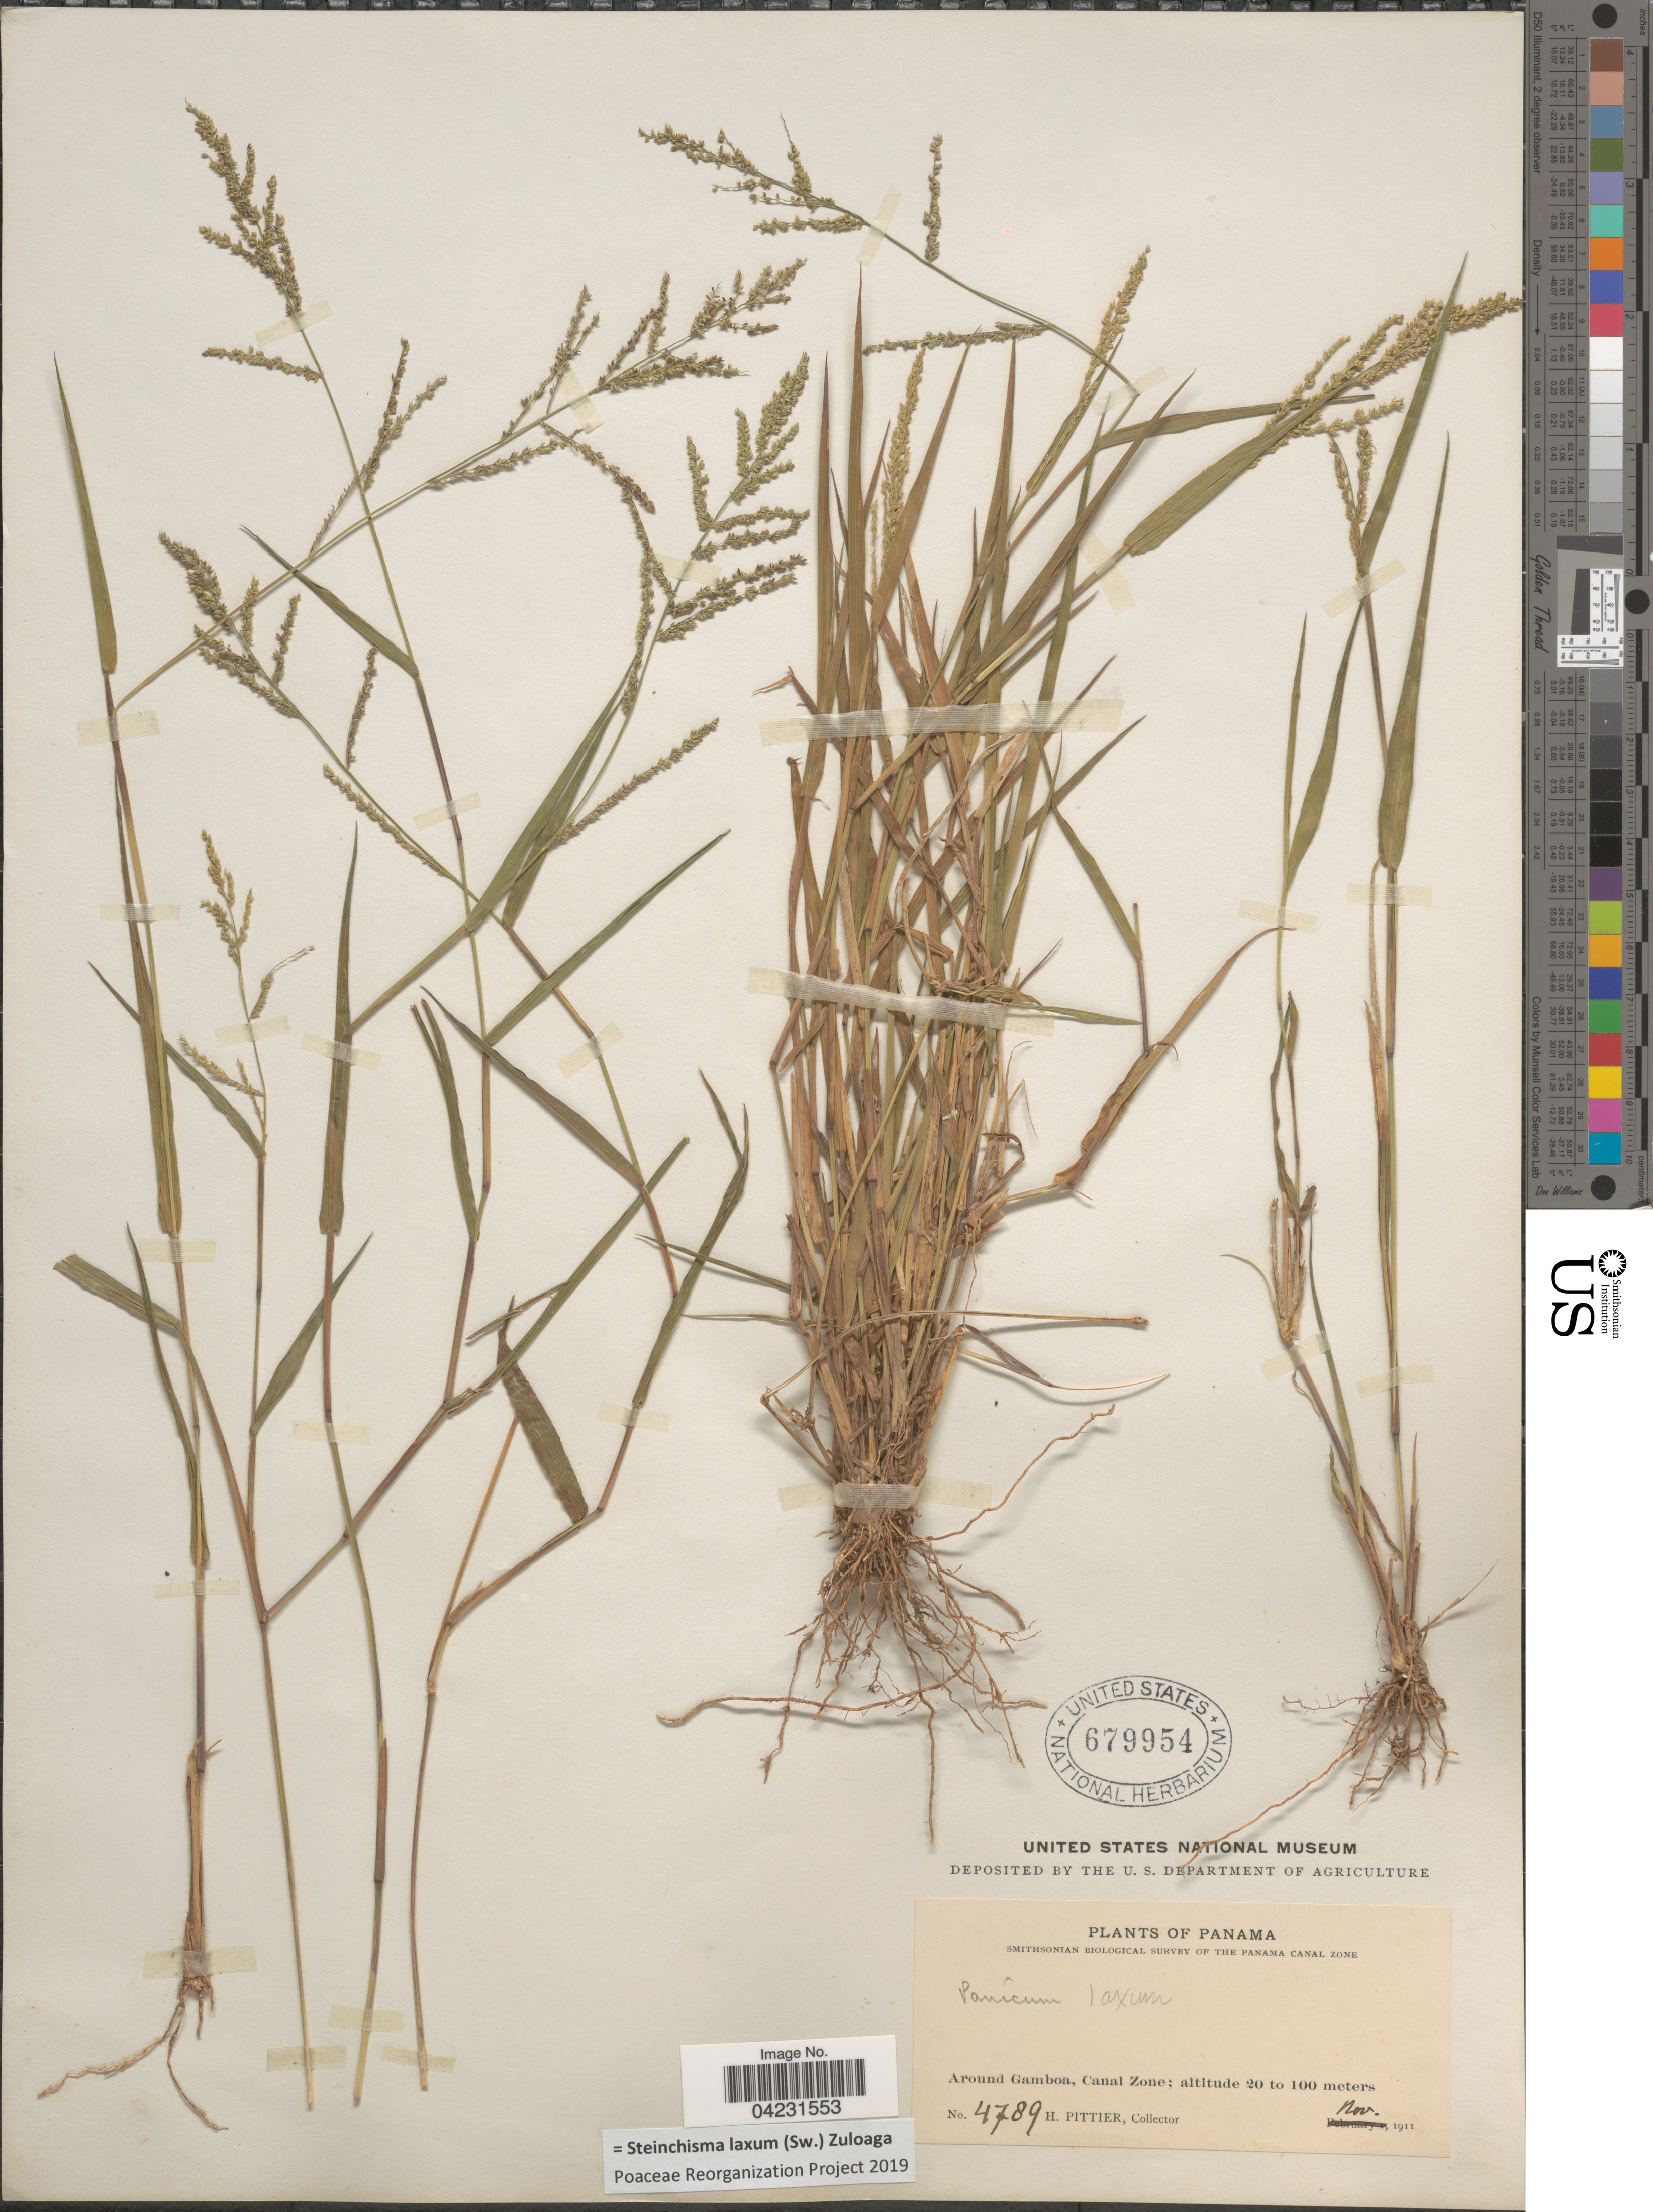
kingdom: Plantae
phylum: Tracheophyta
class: Liliopsida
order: Poales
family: Poaceae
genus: Steinchisma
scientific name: Steinchisma laxum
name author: (Sw.) Zuloaga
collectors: H. F. Pittier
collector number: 4789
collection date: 1911-11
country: Panama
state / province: Colón / Panamá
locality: Smithsonian Biological Survey of the Panama Canal Zone. Around Gamboa, Canal Zone.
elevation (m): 20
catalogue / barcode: US 679954